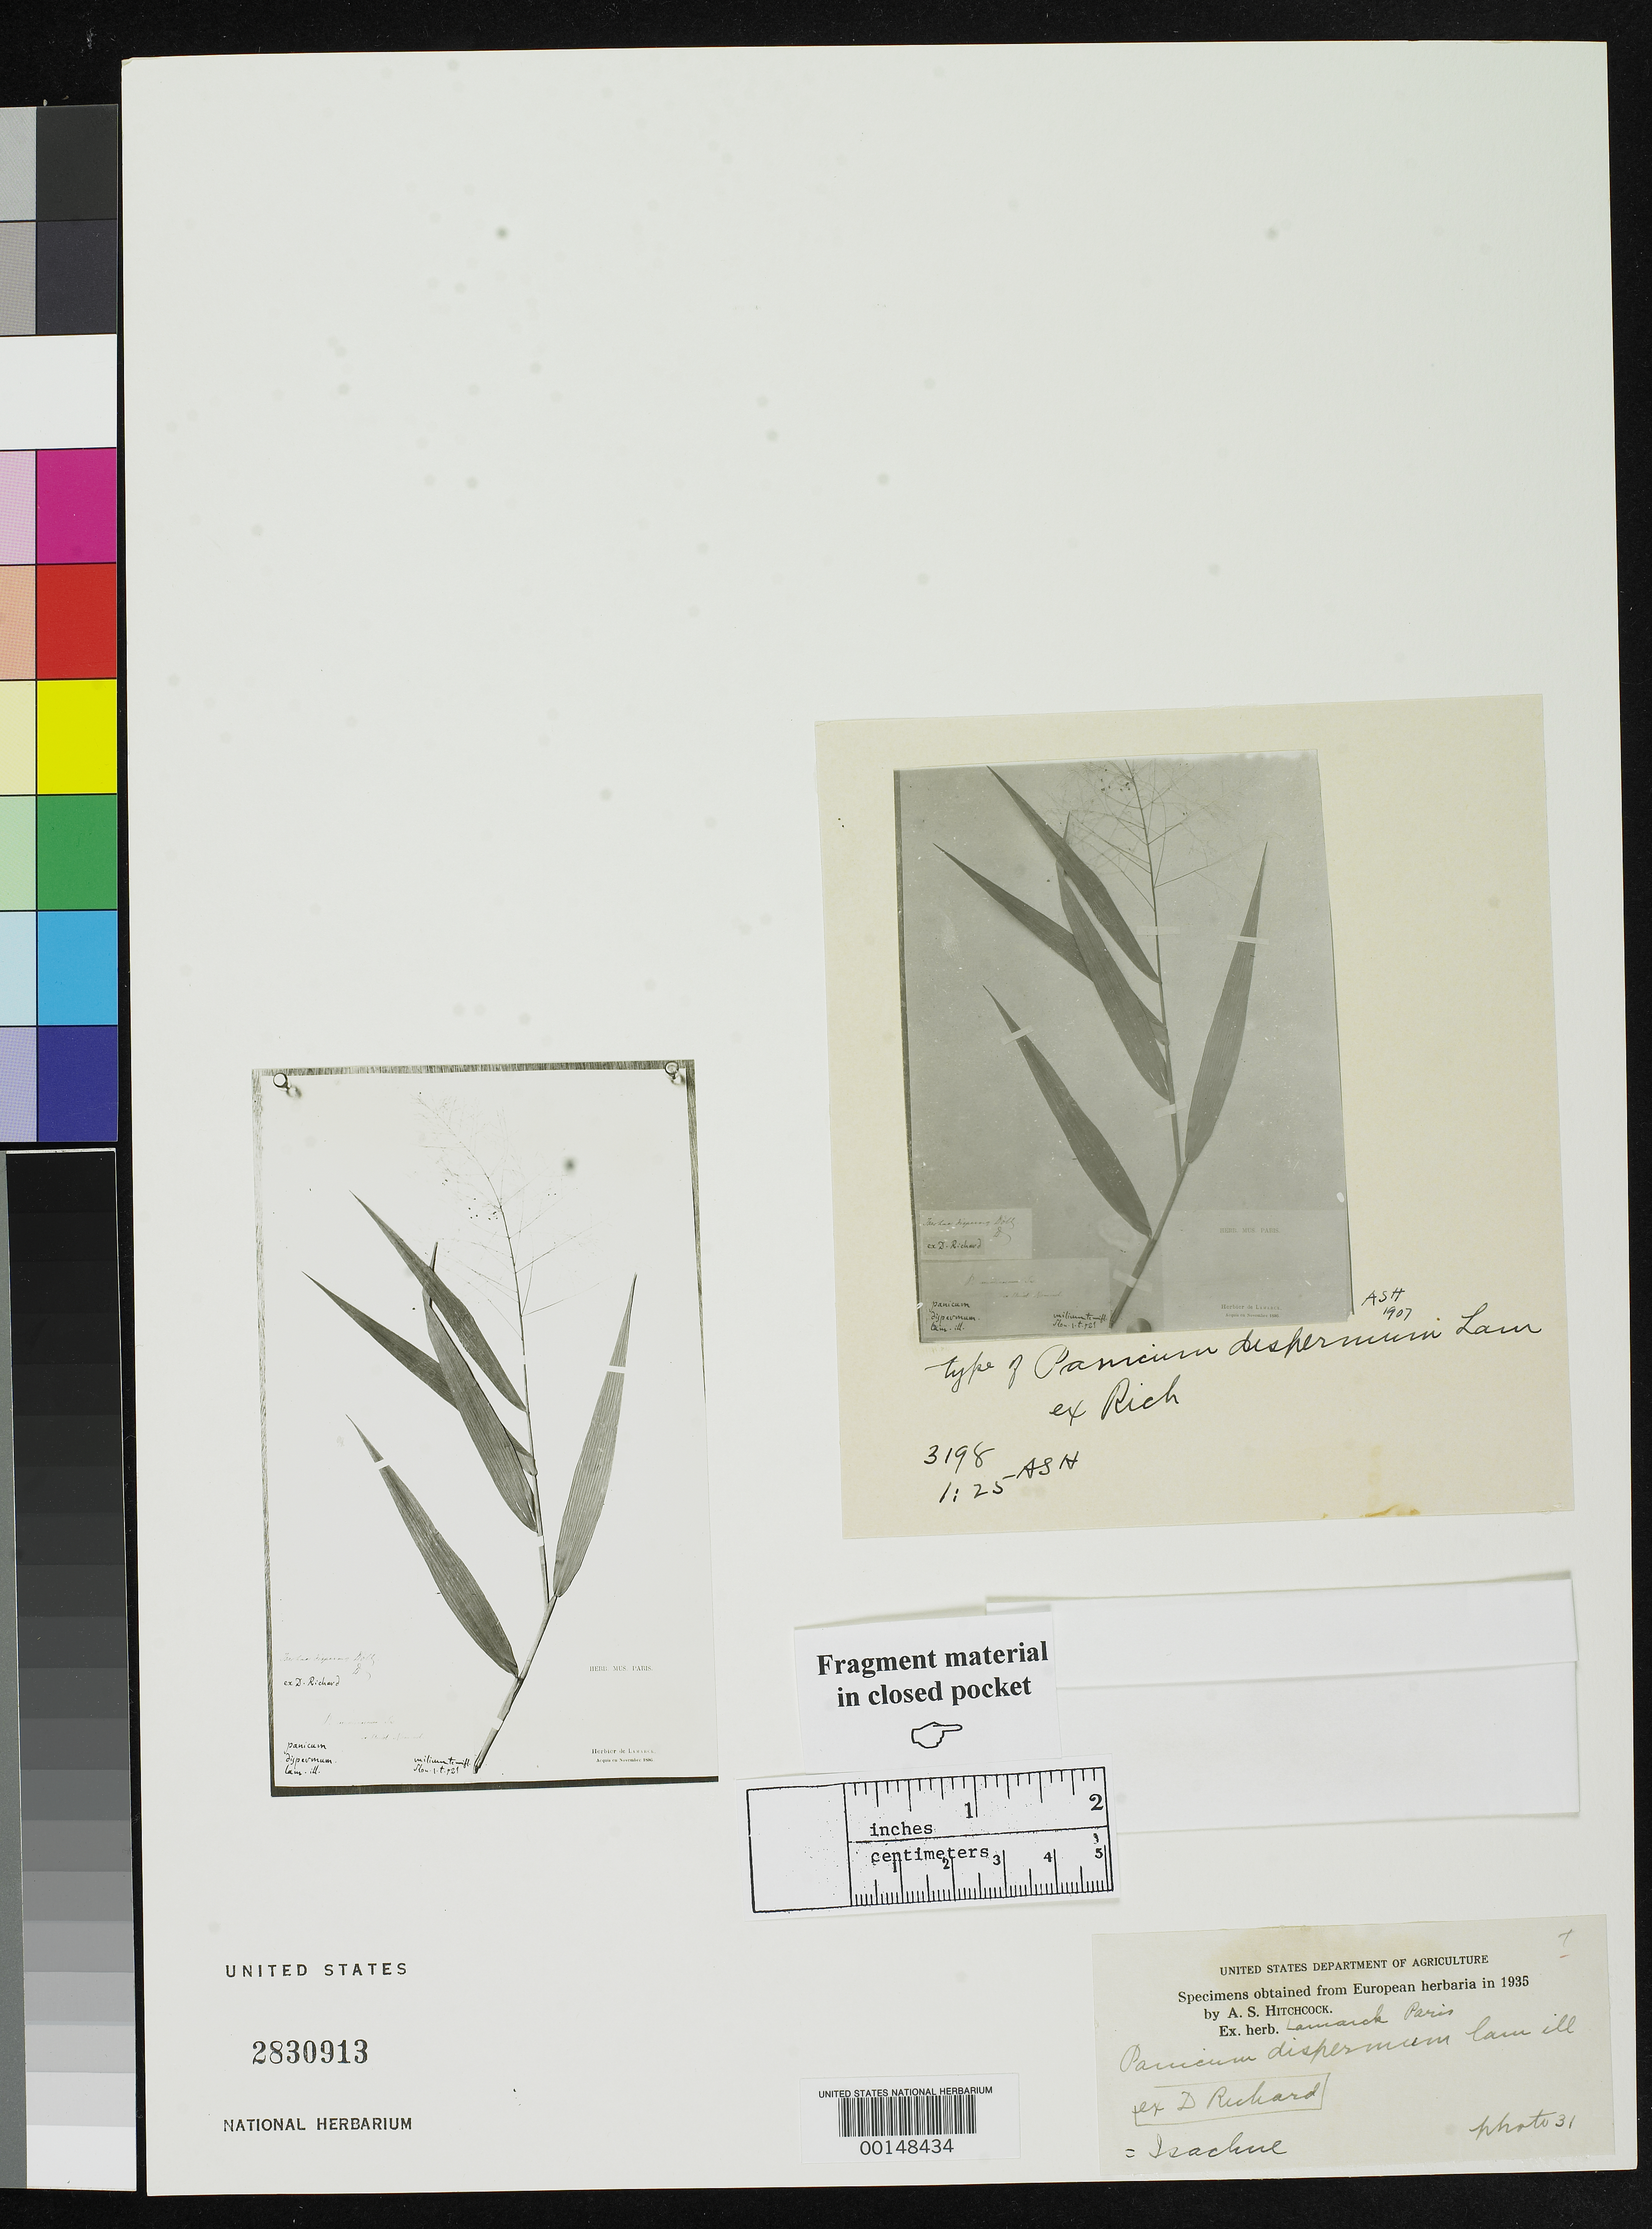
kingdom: Plantae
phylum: Tracheophyta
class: Liliopsida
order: Poales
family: Poaceae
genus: Panicum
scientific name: Panicum dispermum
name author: Lam.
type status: Type Fragment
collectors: L. C. M. Richard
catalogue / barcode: US 2830913